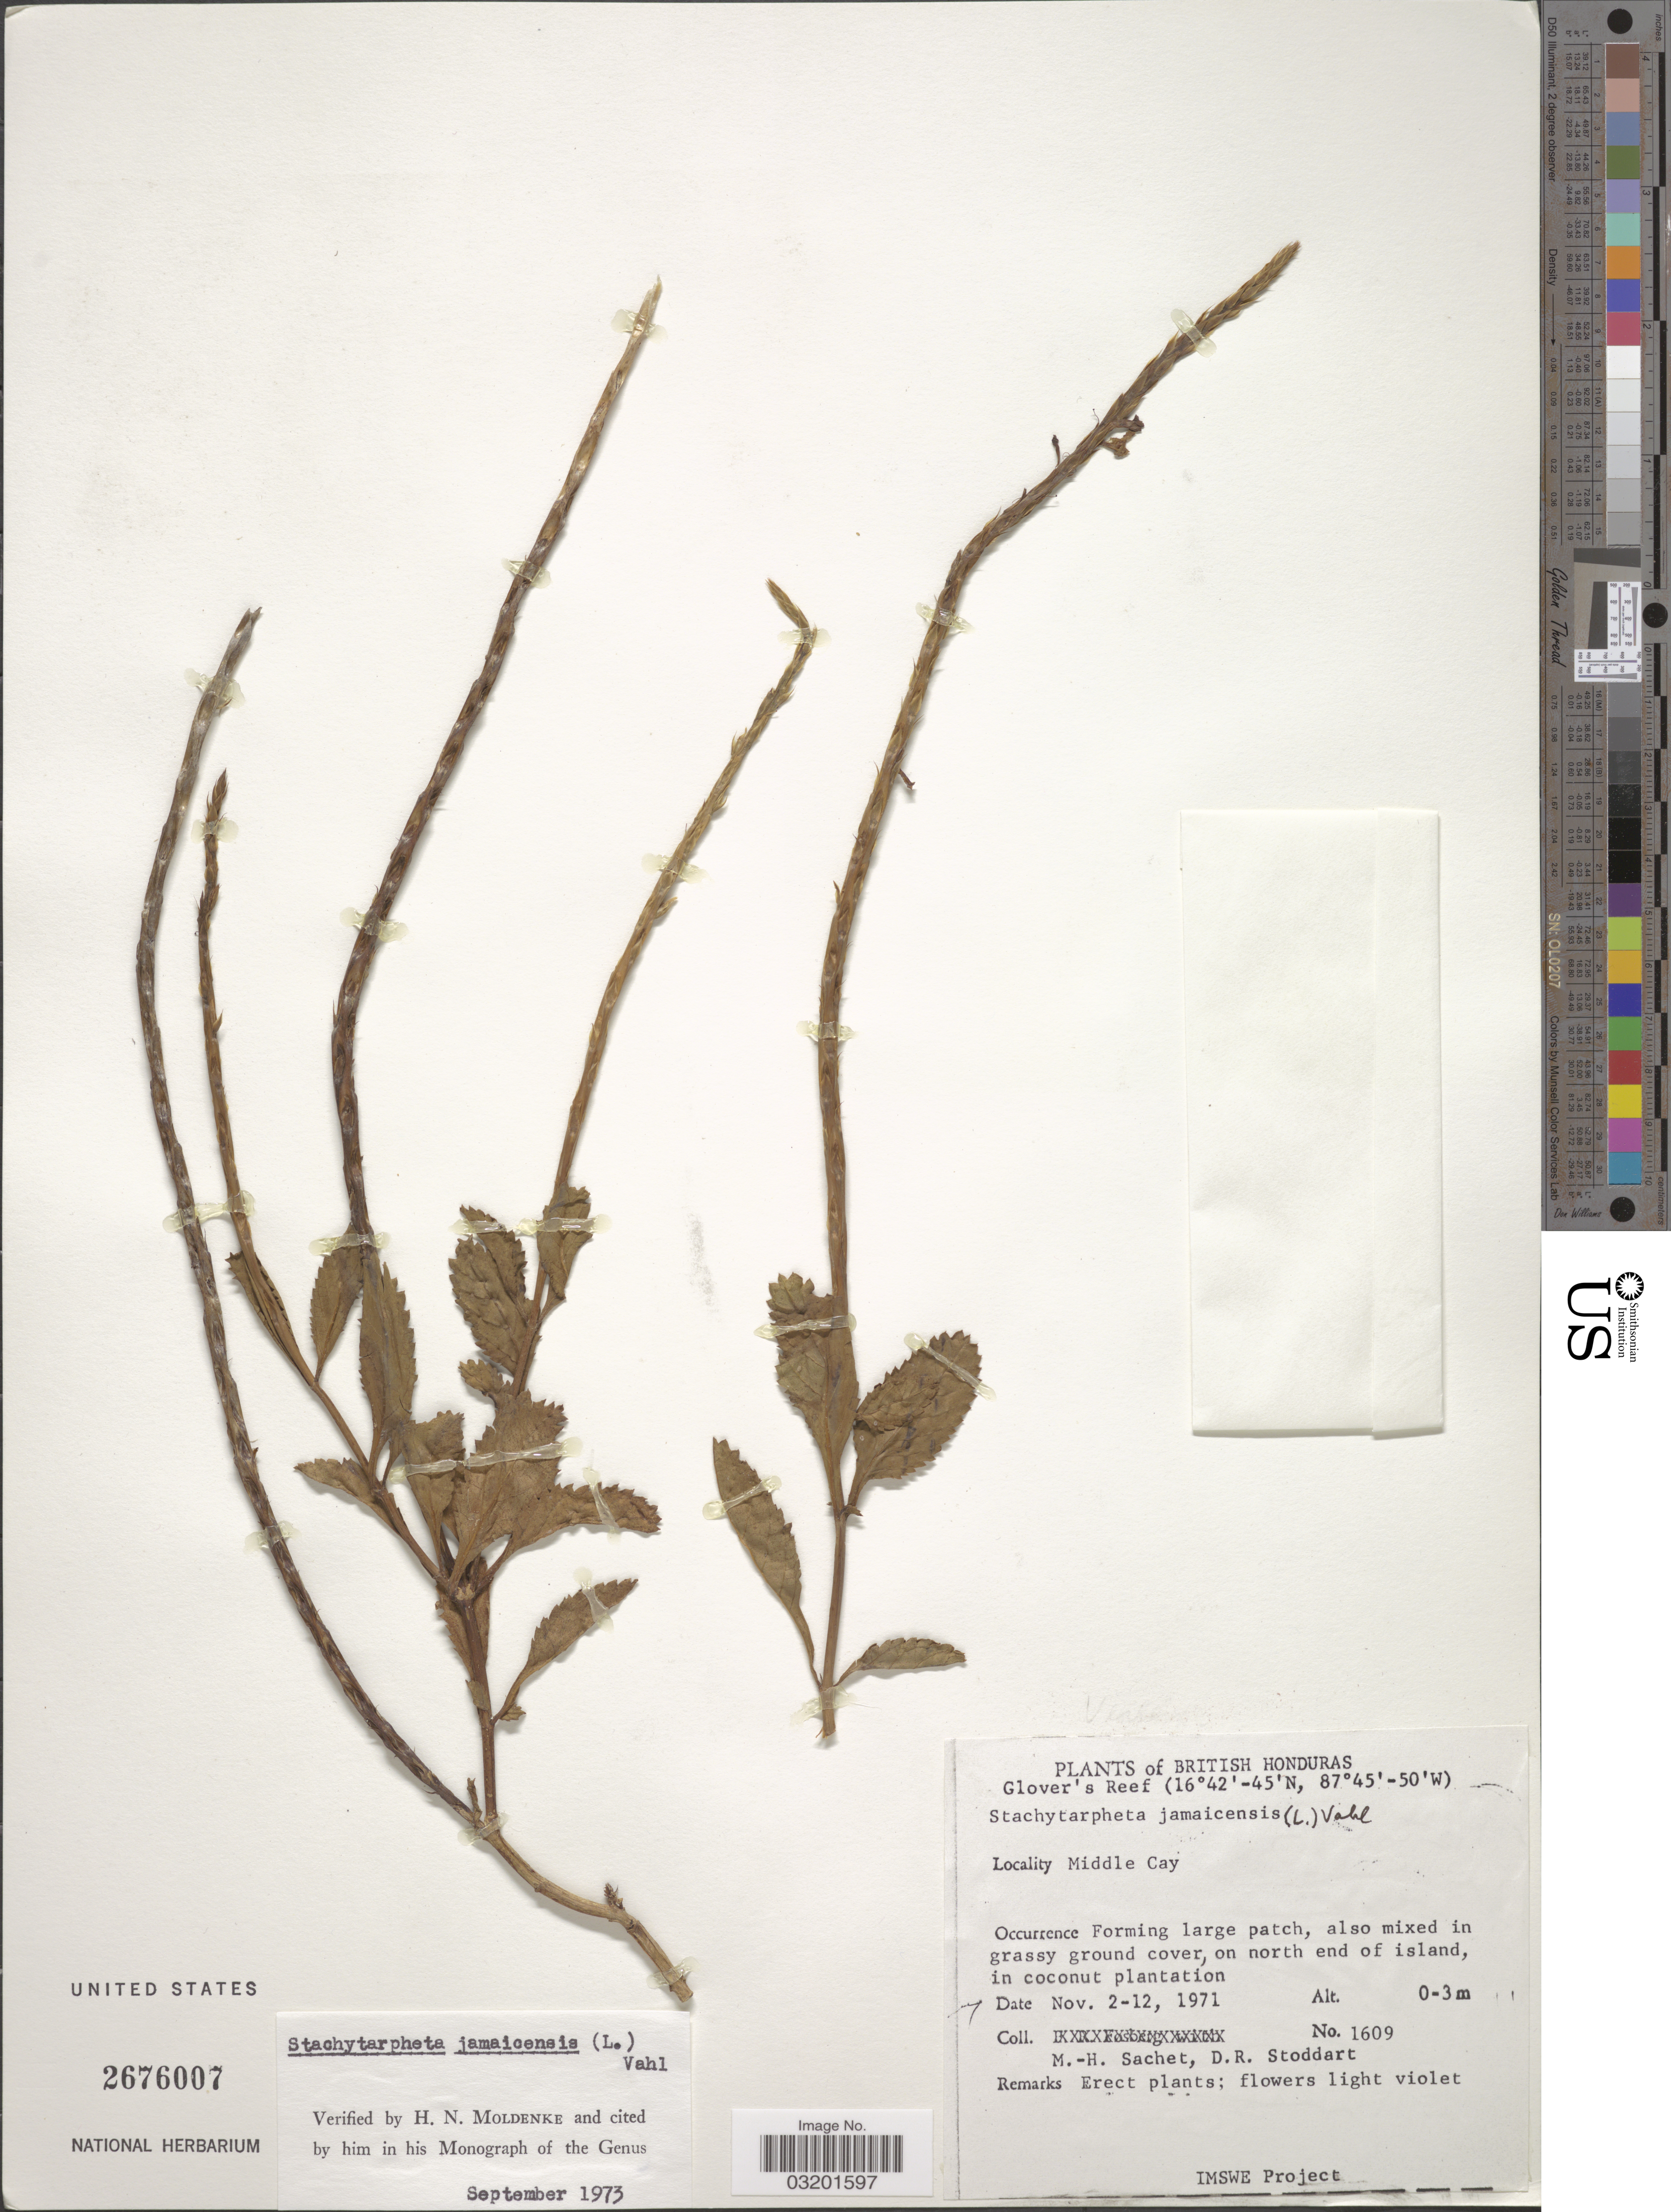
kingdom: Plantae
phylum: Tracheophyta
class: Magnoliopsida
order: Lamiales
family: Verbenaceae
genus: Stachytarpheta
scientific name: Stachytarpheta jamaicensis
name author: (L.) Vahl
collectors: M.-H. Sachet & D. R. Stoddart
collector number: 1609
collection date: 1971-11-02/1971-11-12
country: Belize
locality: British Honduras. Glover's Reef. Middle Cay.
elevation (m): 0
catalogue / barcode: US 2676007